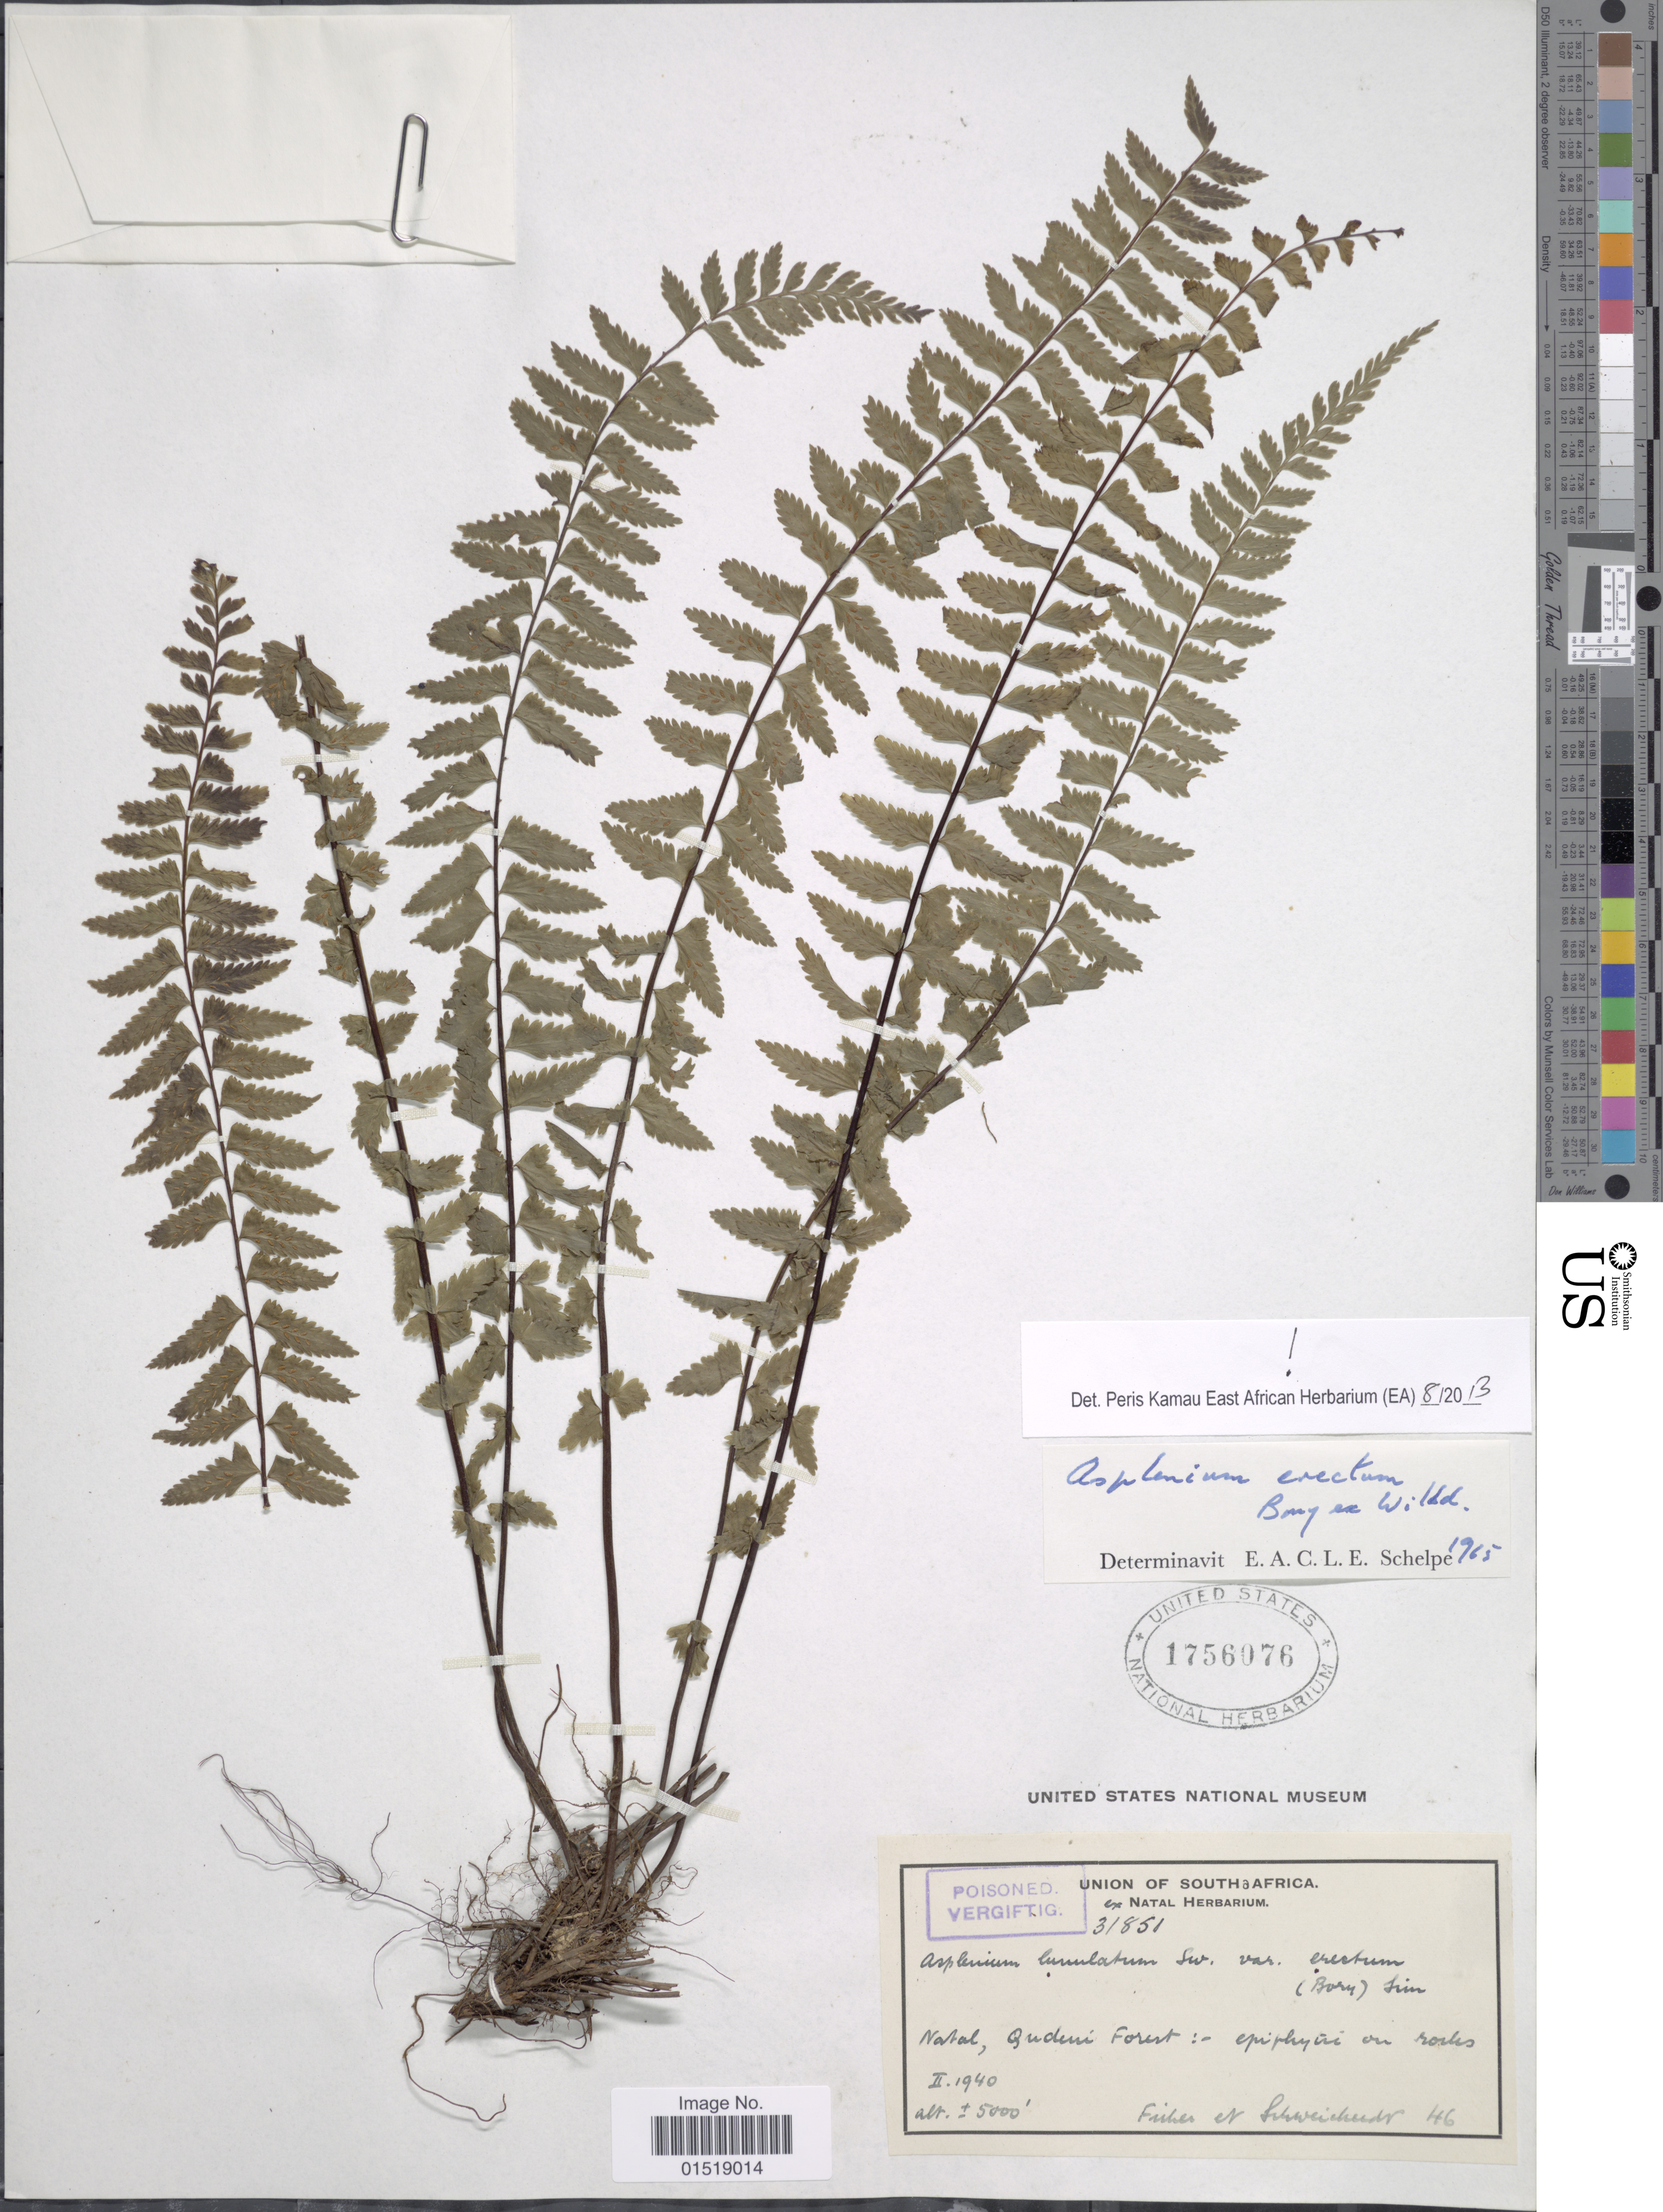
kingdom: Plantae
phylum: Tracheophyta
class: Polypodiopsida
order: Polypodiales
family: Aspleniaceae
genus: Asplenium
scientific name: Asplenium erectum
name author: Bory ex Willd.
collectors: -- Fisher & -. Schweickerdt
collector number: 46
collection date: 1940-02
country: South Africa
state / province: KwaZulu-Natal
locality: Natal, Qudeni Forest.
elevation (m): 1524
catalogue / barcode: US 1756076